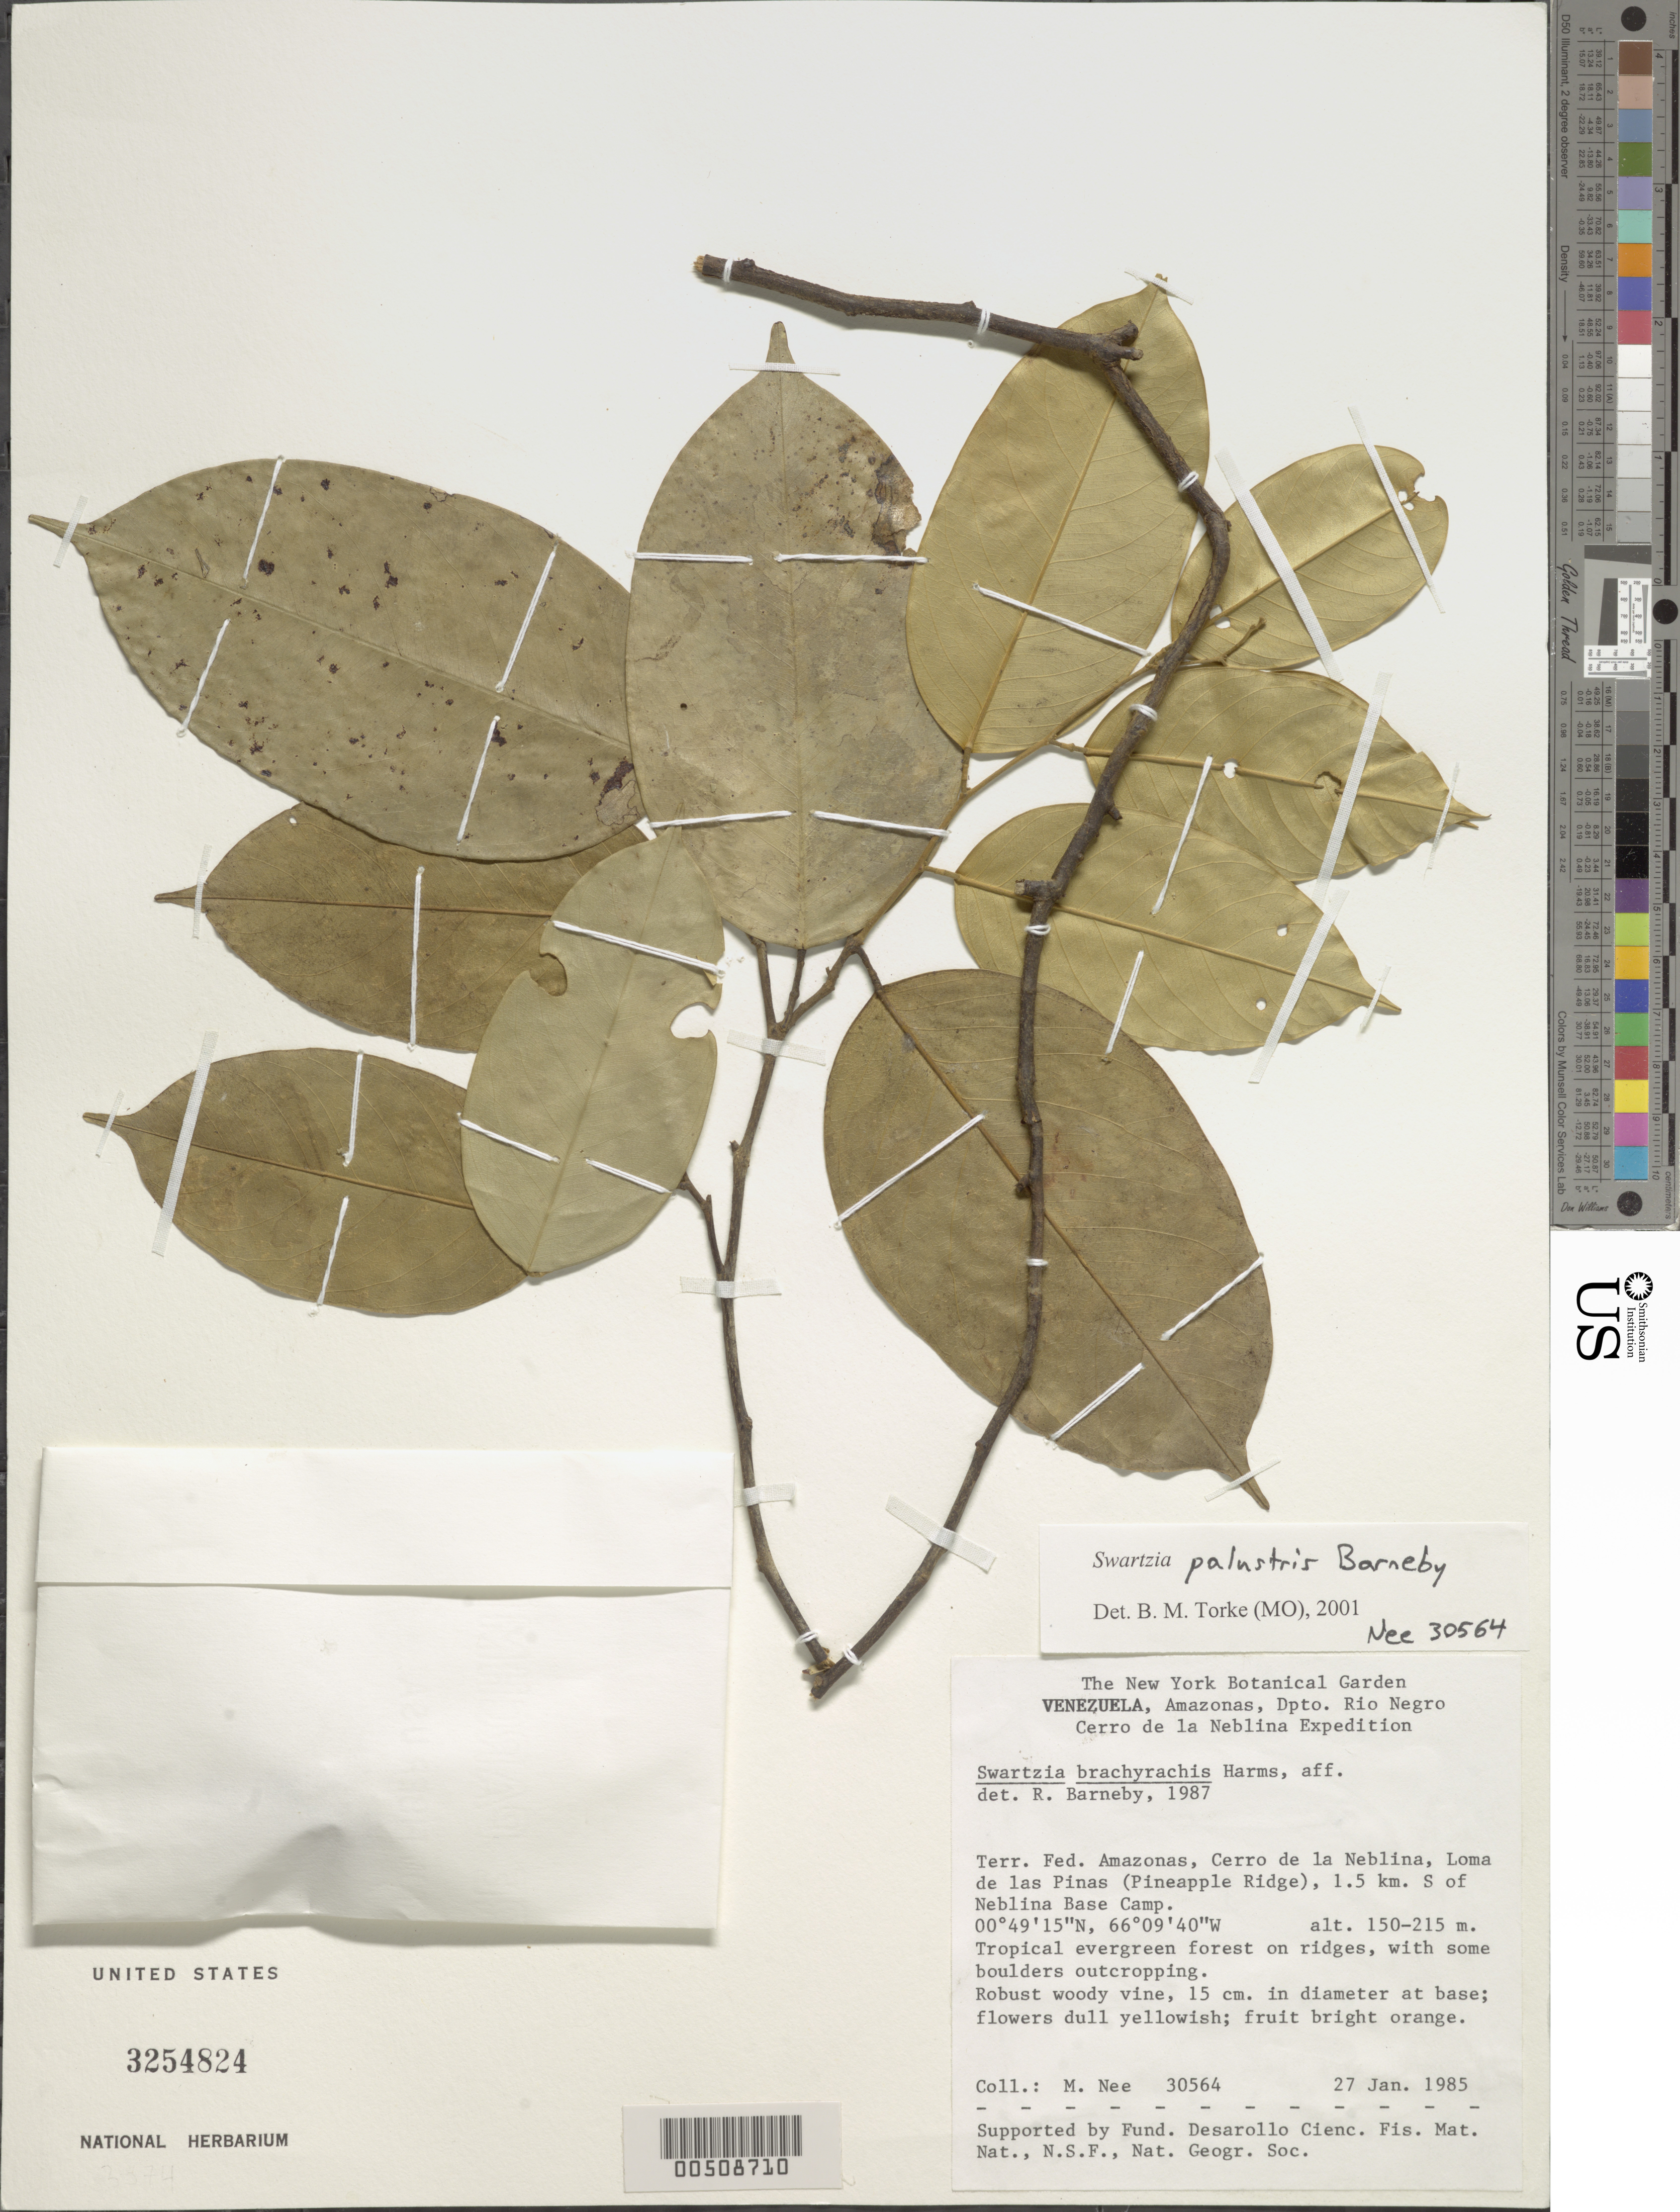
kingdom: Plantae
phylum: Tracheophyta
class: Magnoliopsida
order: Fabales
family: Fabaceae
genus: Swartzia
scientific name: Swartzia palustris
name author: Barneby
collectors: M. Nee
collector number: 30564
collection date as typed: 27 Jan 1985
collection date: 1985-01-27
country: Venezuela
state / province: Amazonas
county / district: Rio Negro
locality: Cerro de la neblina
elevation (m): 150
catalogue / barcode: US 3254824